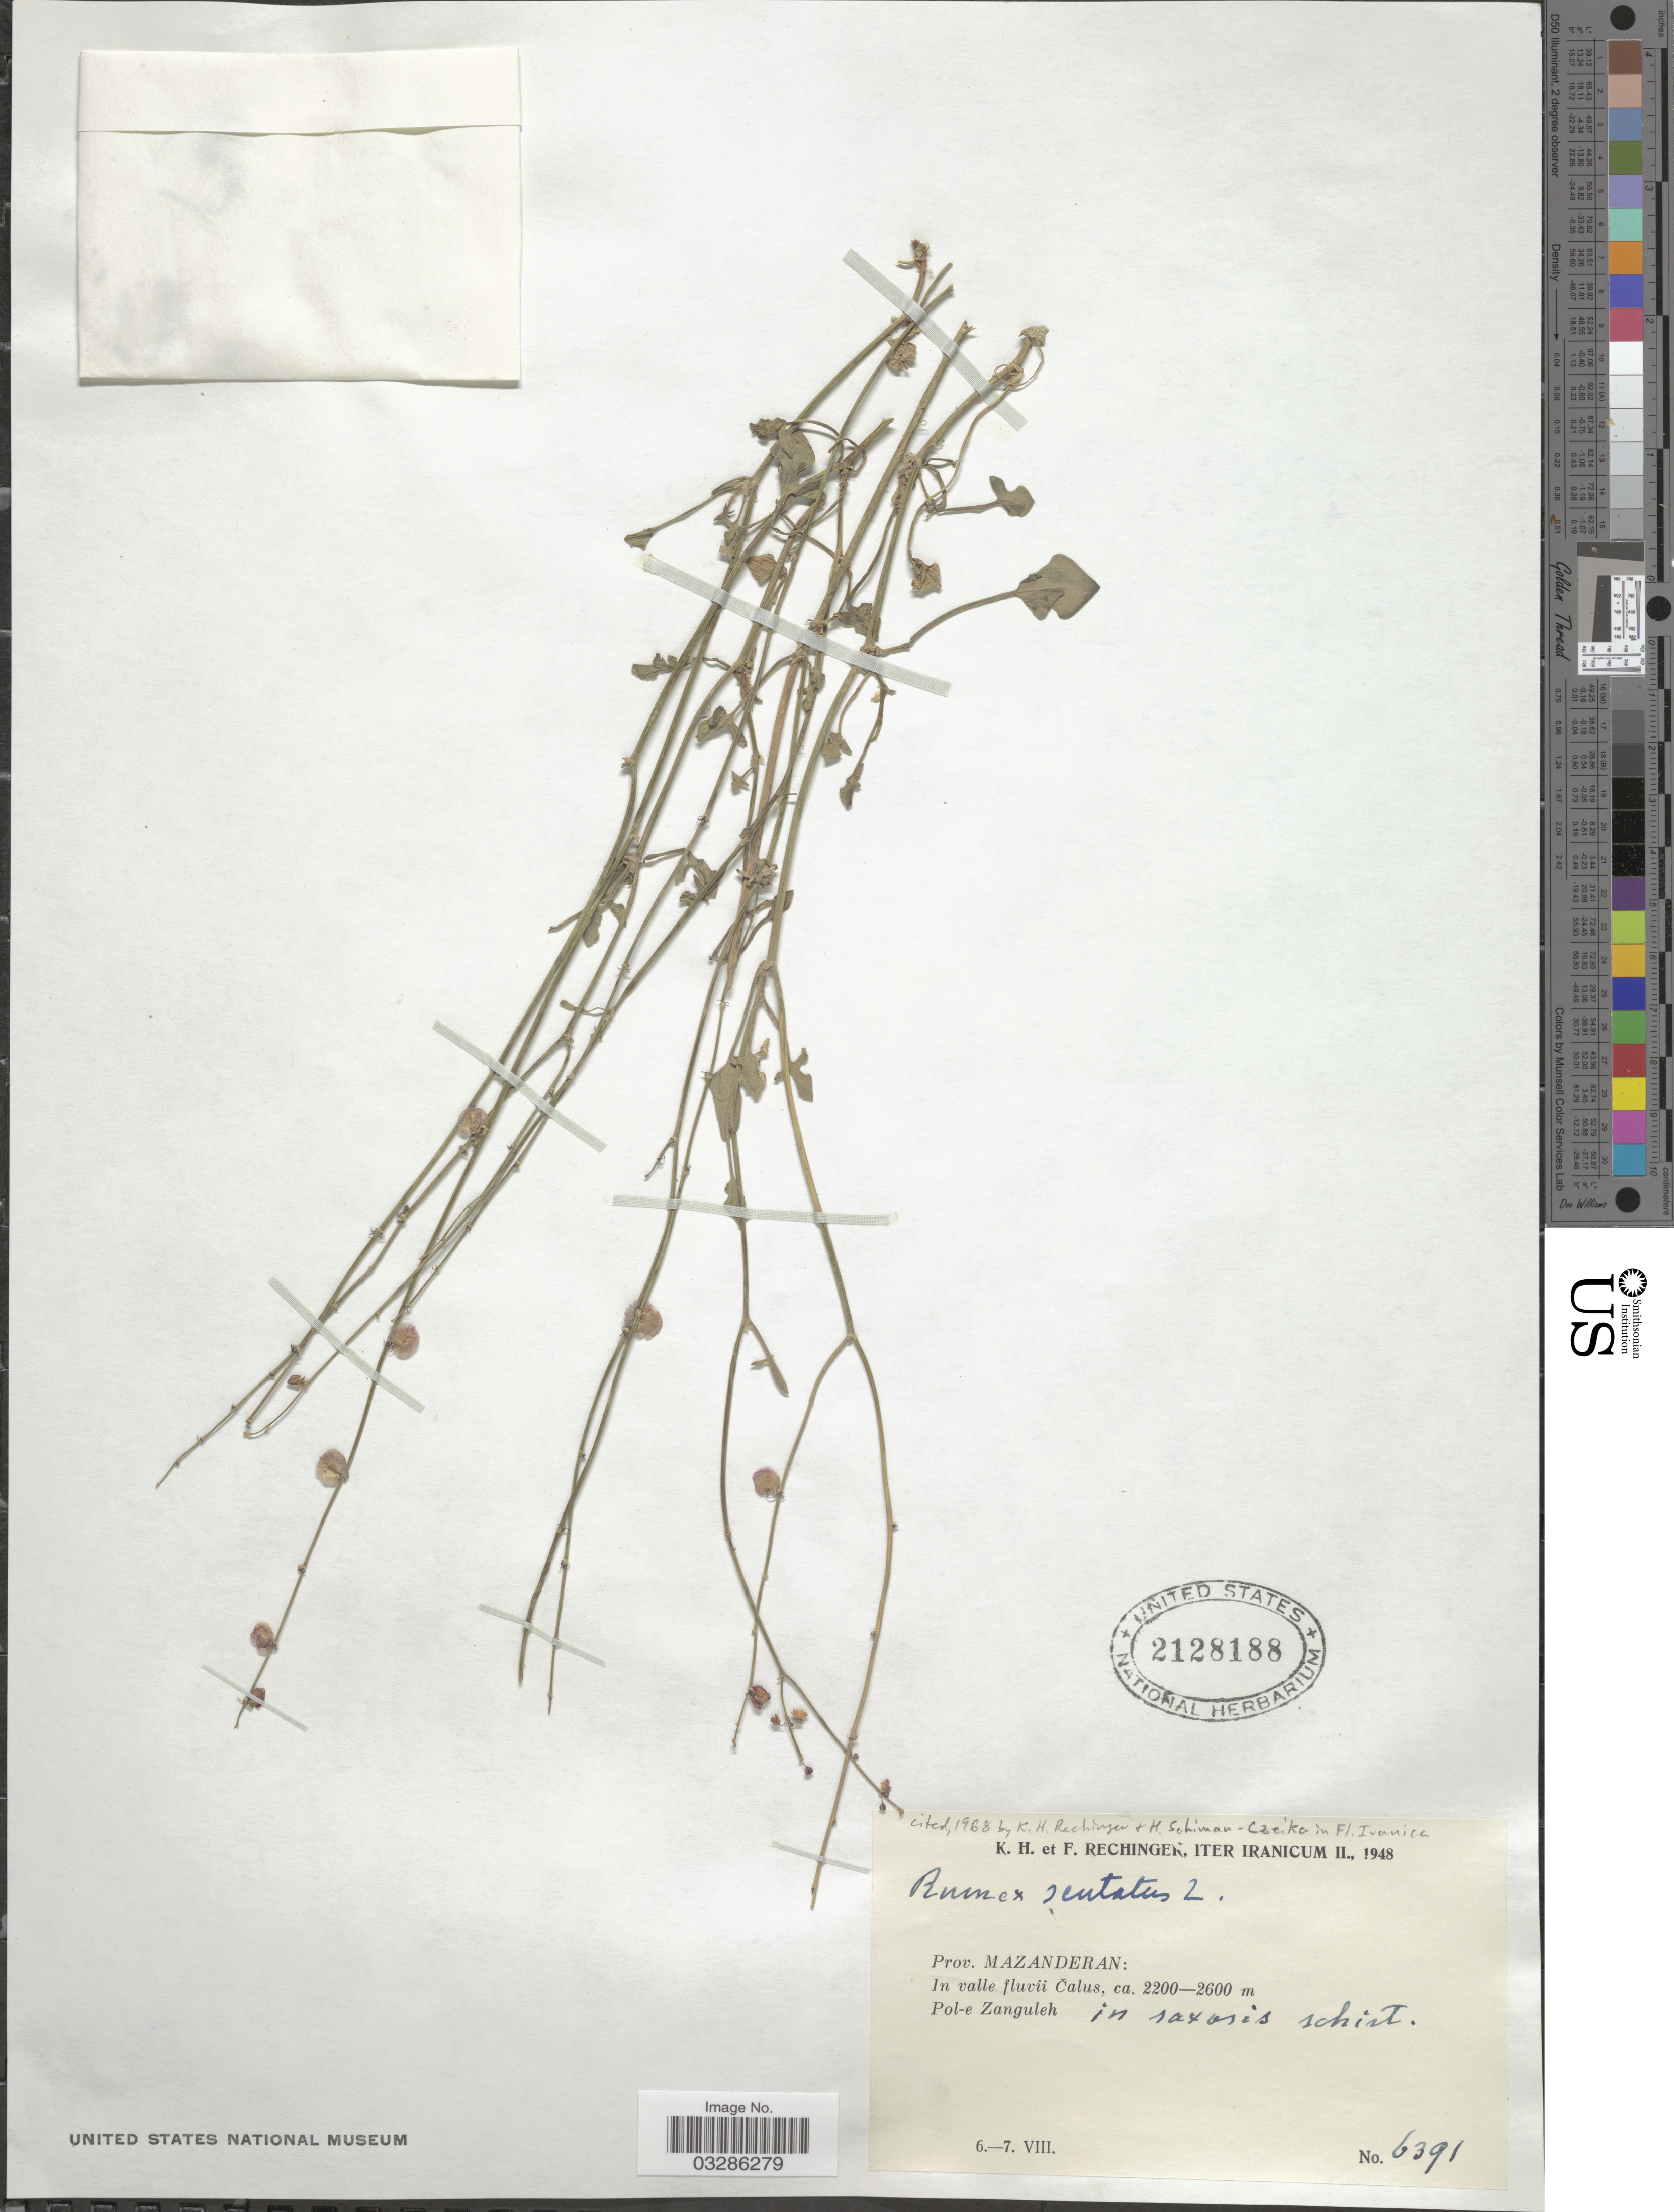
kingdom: Plantae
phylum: Tracheophyta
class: Magnoliopsida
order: Caryophyllales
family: Polygonaceae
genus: Rumex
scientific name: Rumex scutatus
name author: L.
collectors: K. H. Rechinger & F. Rechinger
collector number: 6391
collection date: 1948-08-06/1948-08-07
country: Iran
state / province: Mazandaran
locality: In valle fluvii Čalus. Pol-e Zanguleh.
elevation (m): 2200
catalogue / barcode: US 2128188